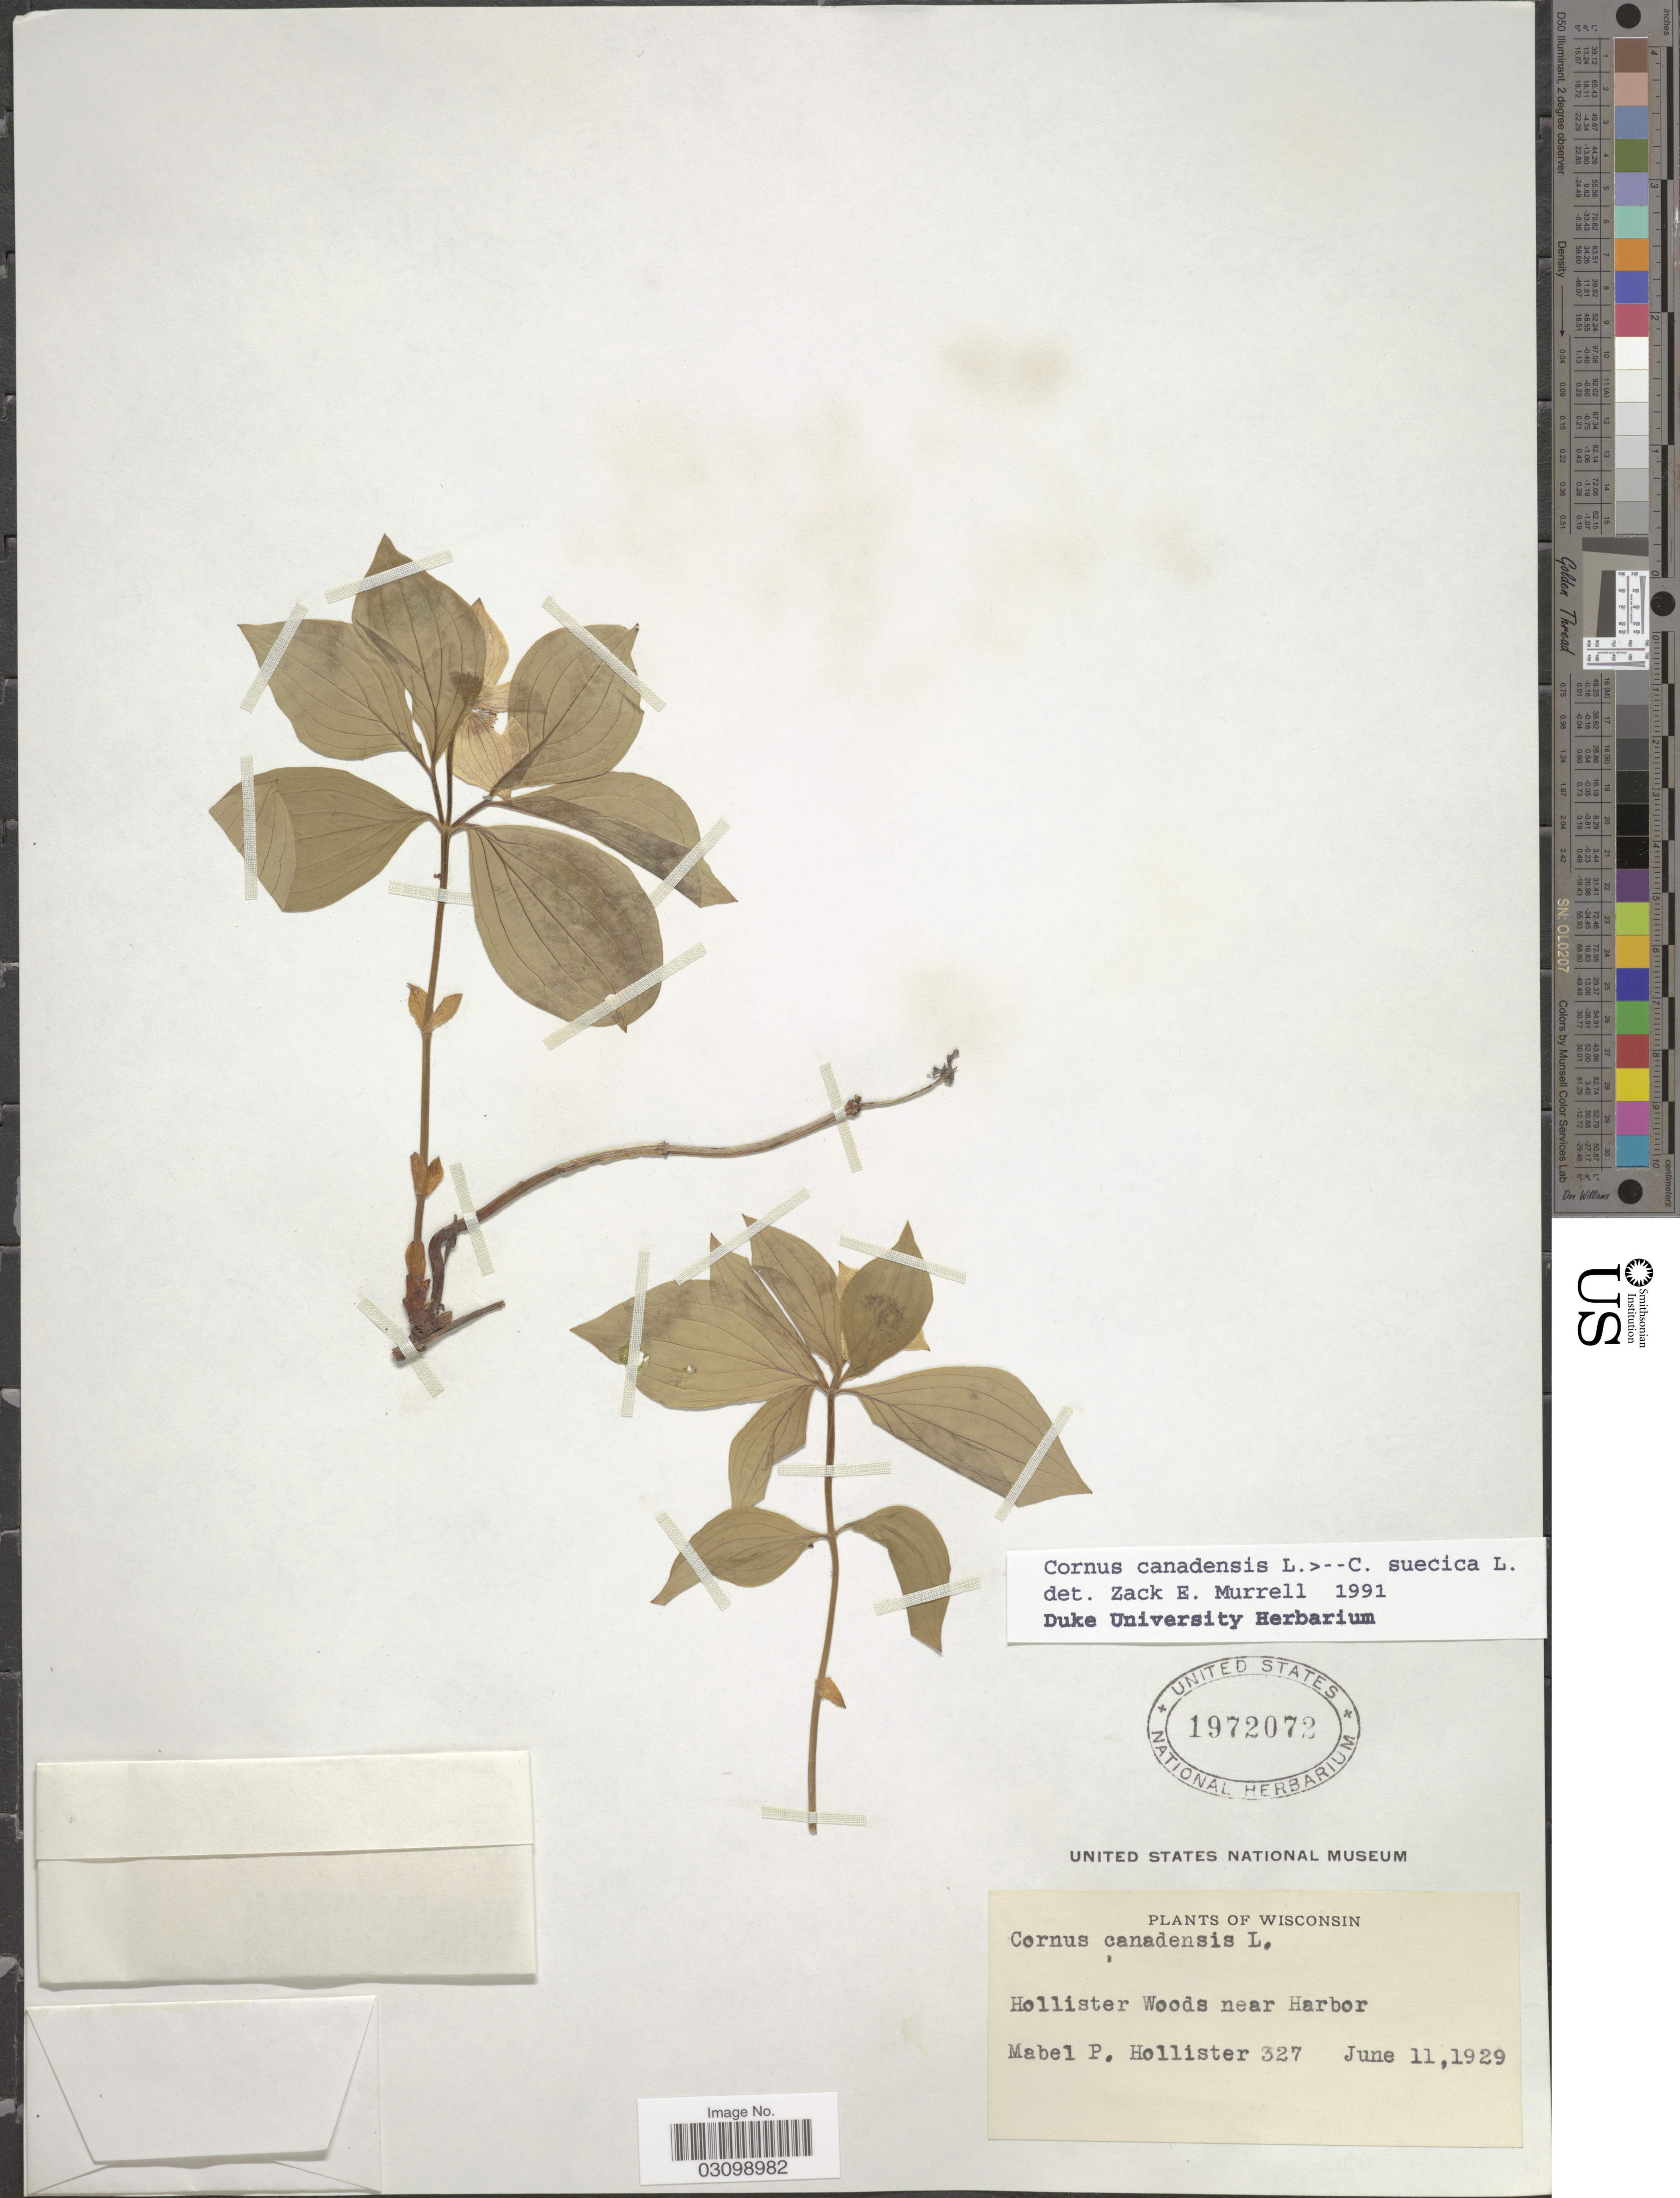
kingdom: Plantae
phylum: Tracheophyta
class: Magnoliopsida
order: Cornales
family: Cornaceae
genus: Cornus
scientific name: Cornus sp.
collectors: M. Hollister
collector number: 327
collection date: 1929-06-11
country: United States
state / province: Wisconsin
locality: Hollister Woods near Harbor.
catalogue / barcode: US 1972072